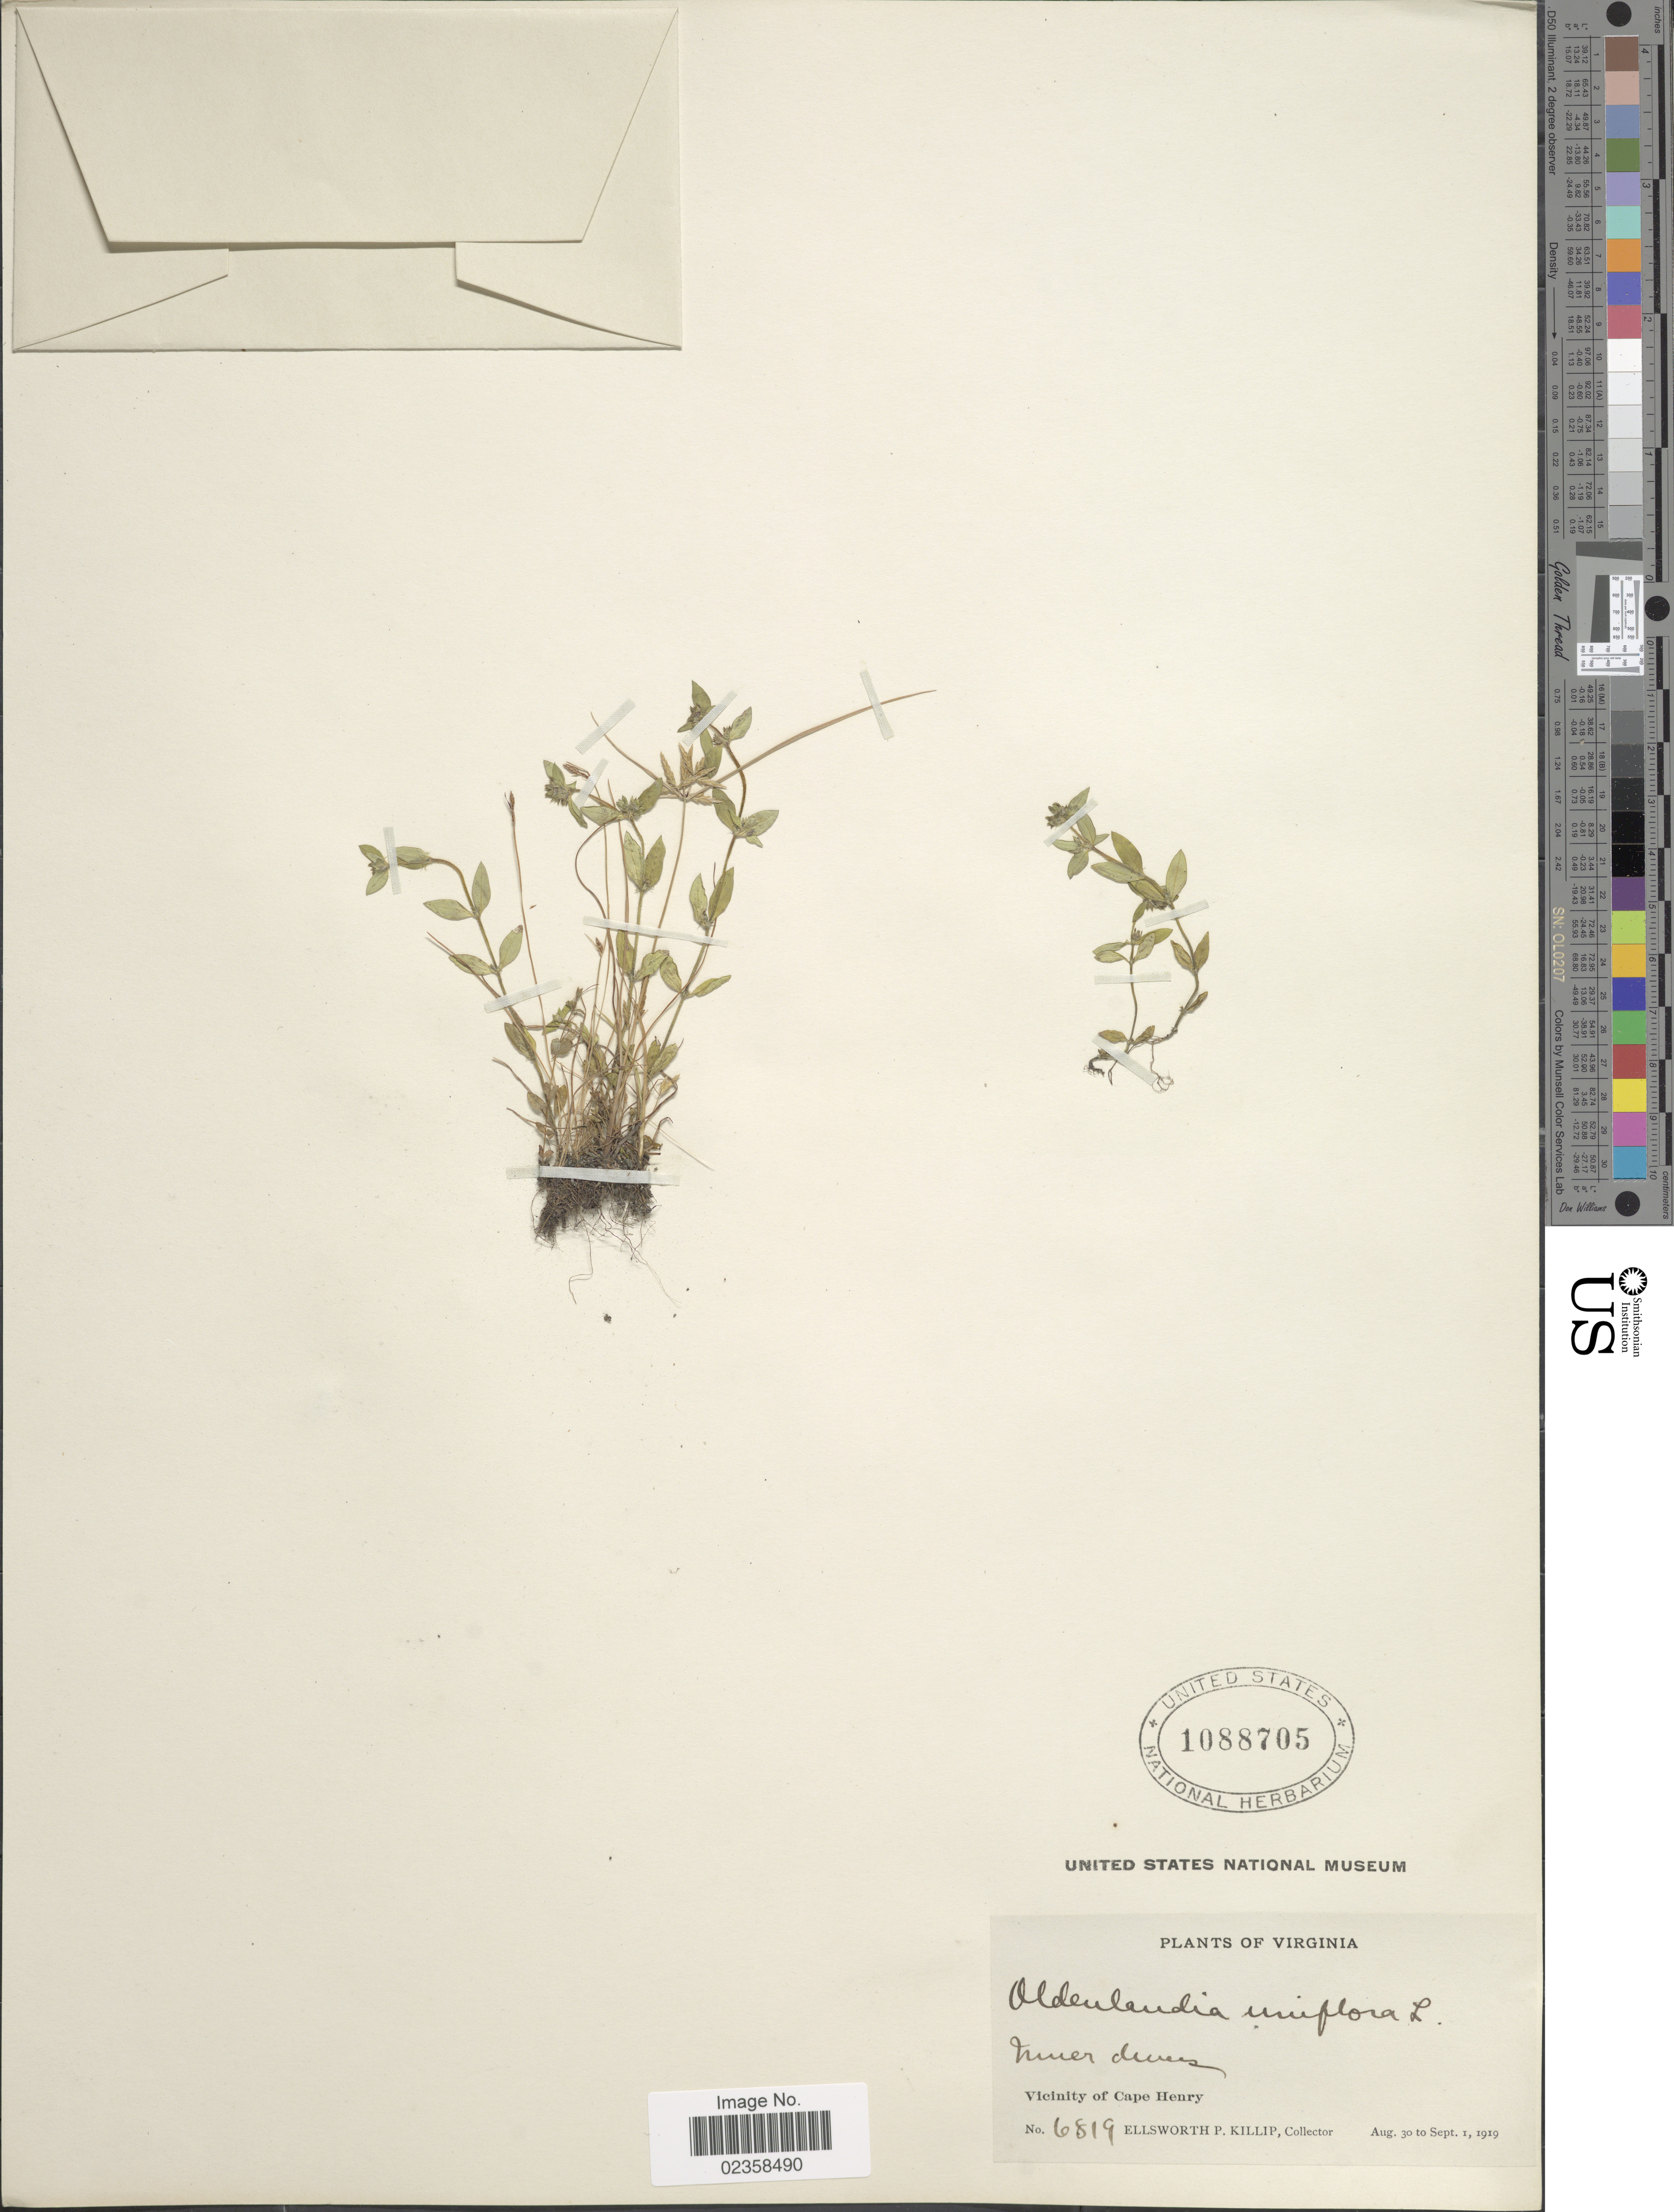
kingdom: Plantae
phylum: Tracheophyta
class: Magnoliopsida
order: Gentianales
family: Rubiaceae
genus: Oldenlandia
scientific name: Oldenlandia uniflora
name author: L.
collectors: E. P. Killip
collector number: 6819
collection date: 1919-08-30/1919-09-01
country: United States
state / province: Virginia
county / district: City of Virginia Beach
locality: Vicinity of Cape Henry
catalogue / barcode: US 1088705